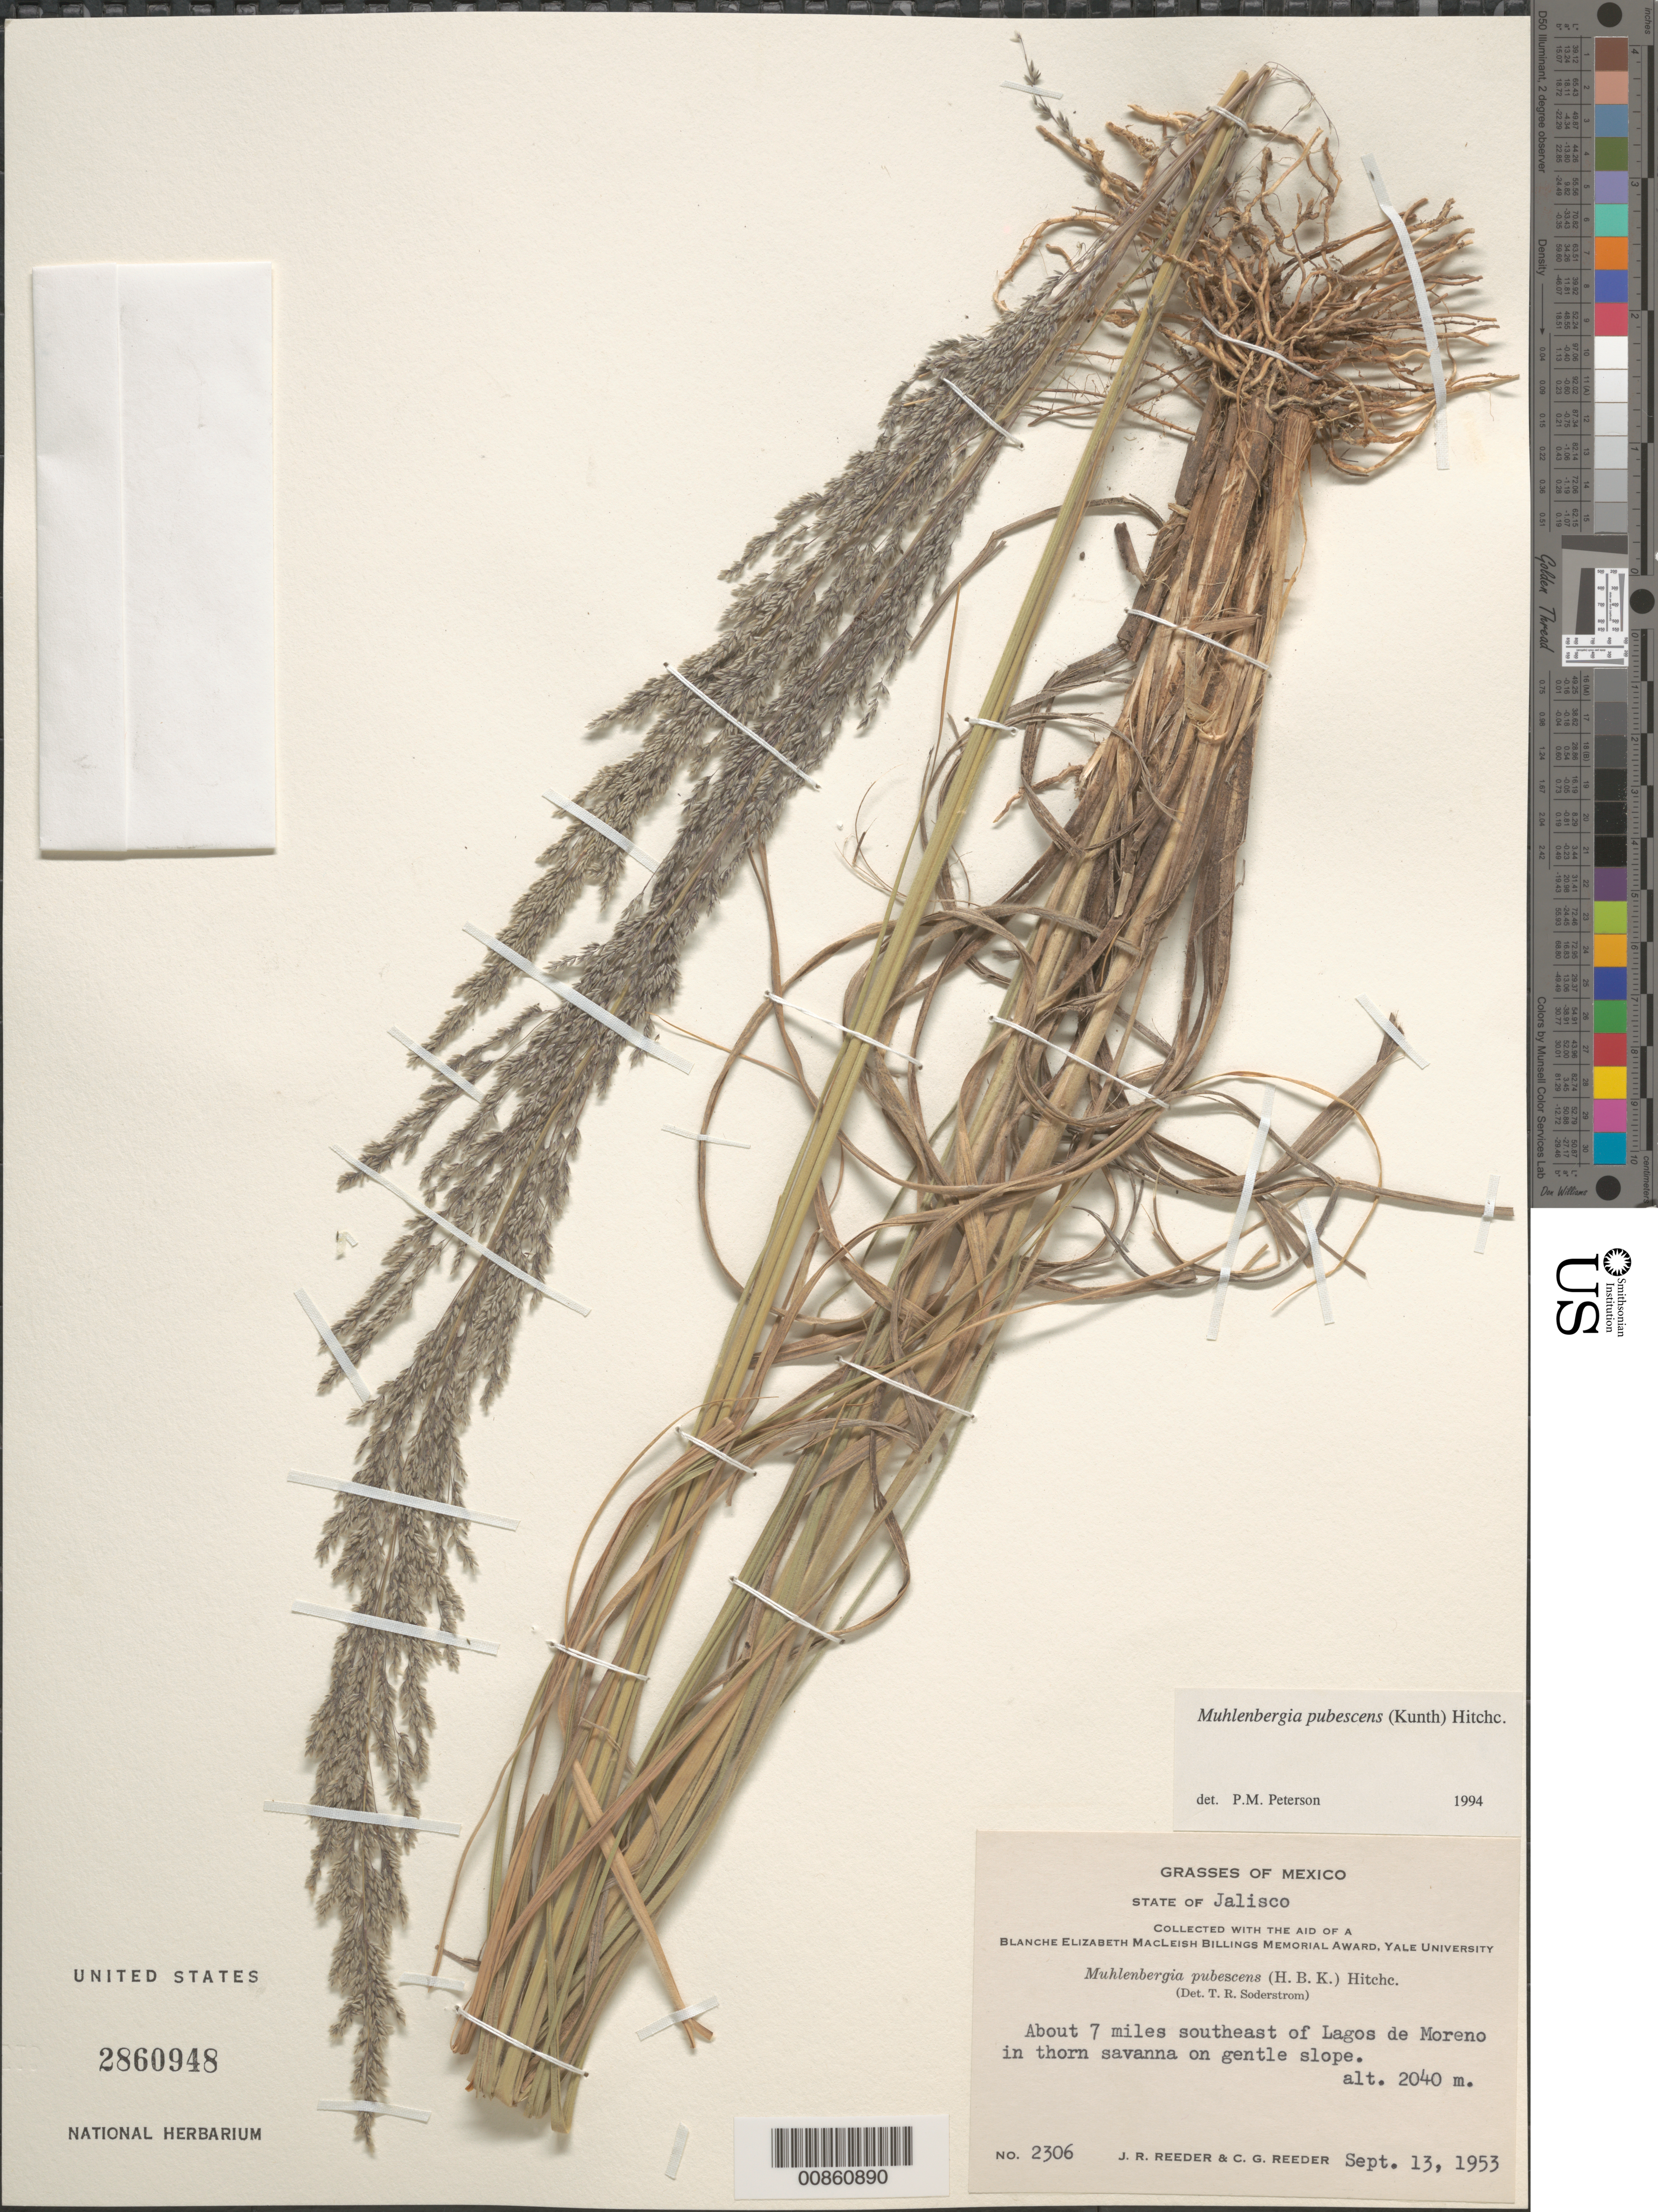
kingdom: Plantae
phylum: Tracheophyta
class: Liliopsida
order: Poales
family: Poaceae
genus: Muhlenbergia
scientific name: Muhlenbergia pubescens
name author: (Kunth) Hitchc.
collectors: J. R. Reeder & C. G. Reeder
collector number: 2306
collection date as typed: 13 Sep 1953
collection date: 1953-09-13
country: Mexico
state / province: Jalisco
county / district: Lagos de Moreno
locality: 7 mi SE of Lagos de Moreno, mpio. Lagos de Moreno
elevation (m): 2040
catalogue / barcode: US 2860948